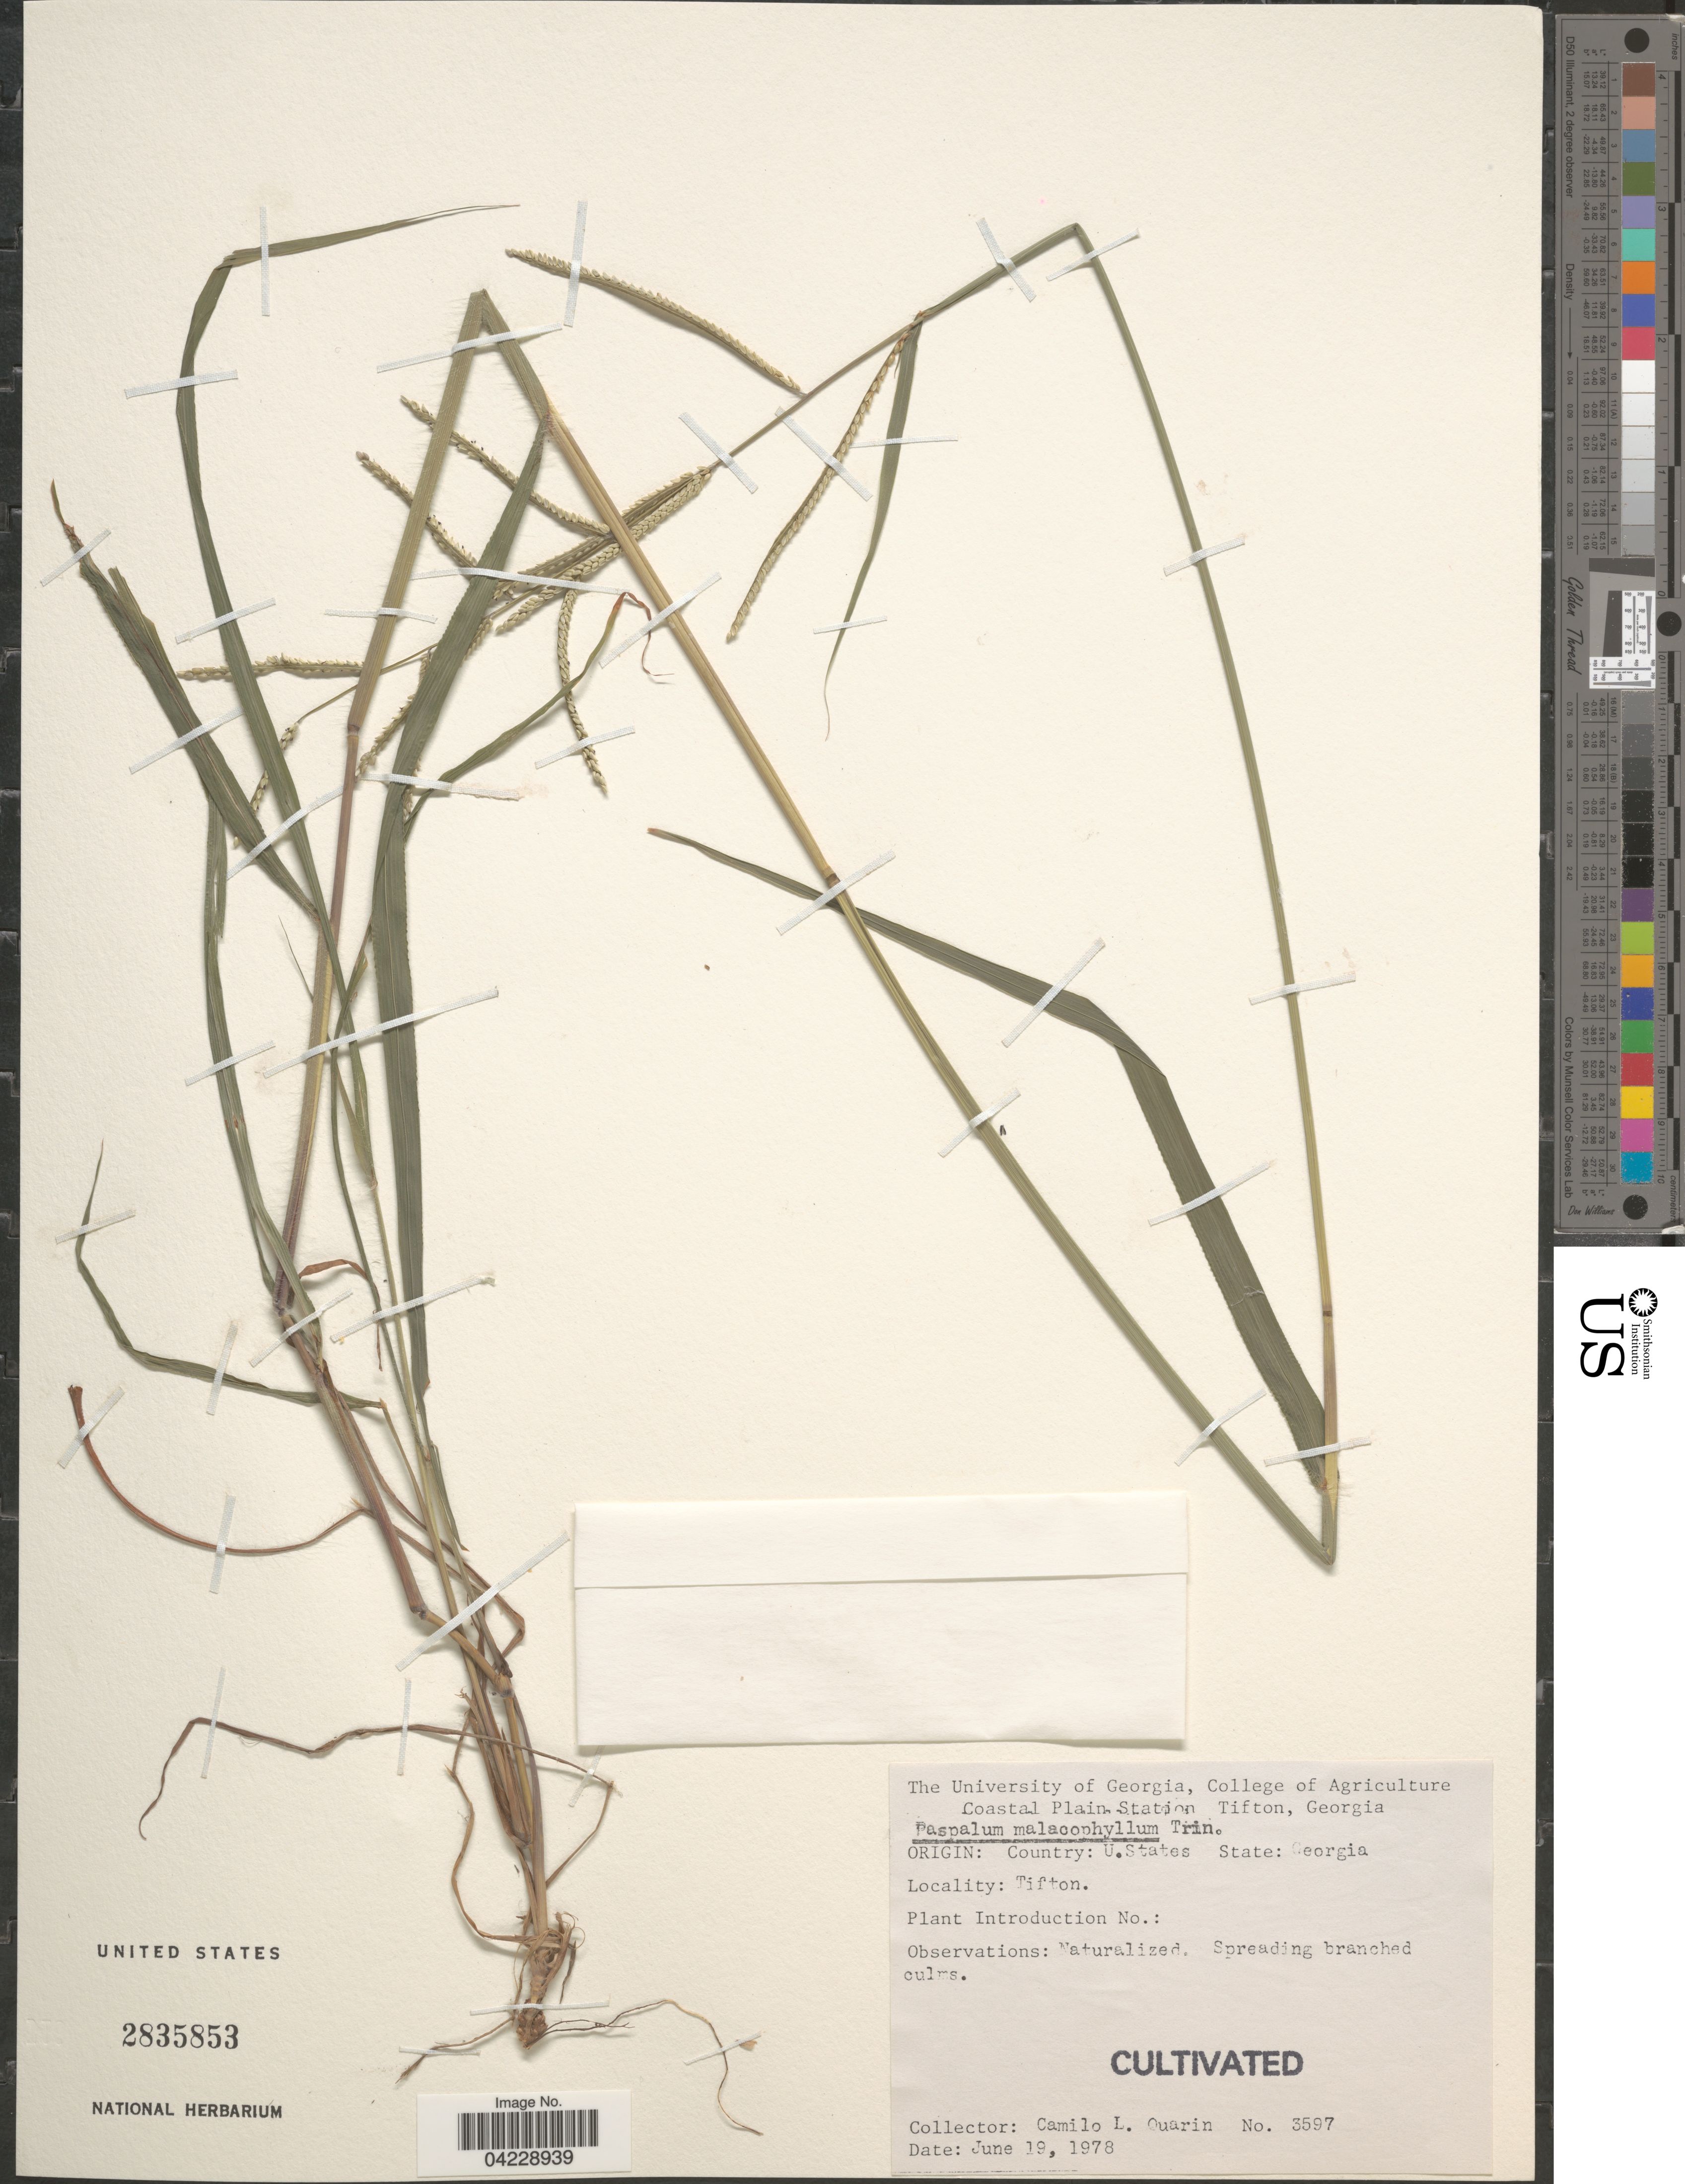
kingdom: Plantae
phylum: Tracheophyta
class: Liliopsida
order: Poales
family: Poaceae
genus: Paspalum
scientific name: Paspalum malacophyllum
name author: Trin.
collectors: C. Quarin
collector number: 3597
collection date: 1978-06-19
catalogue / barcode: US 2835853